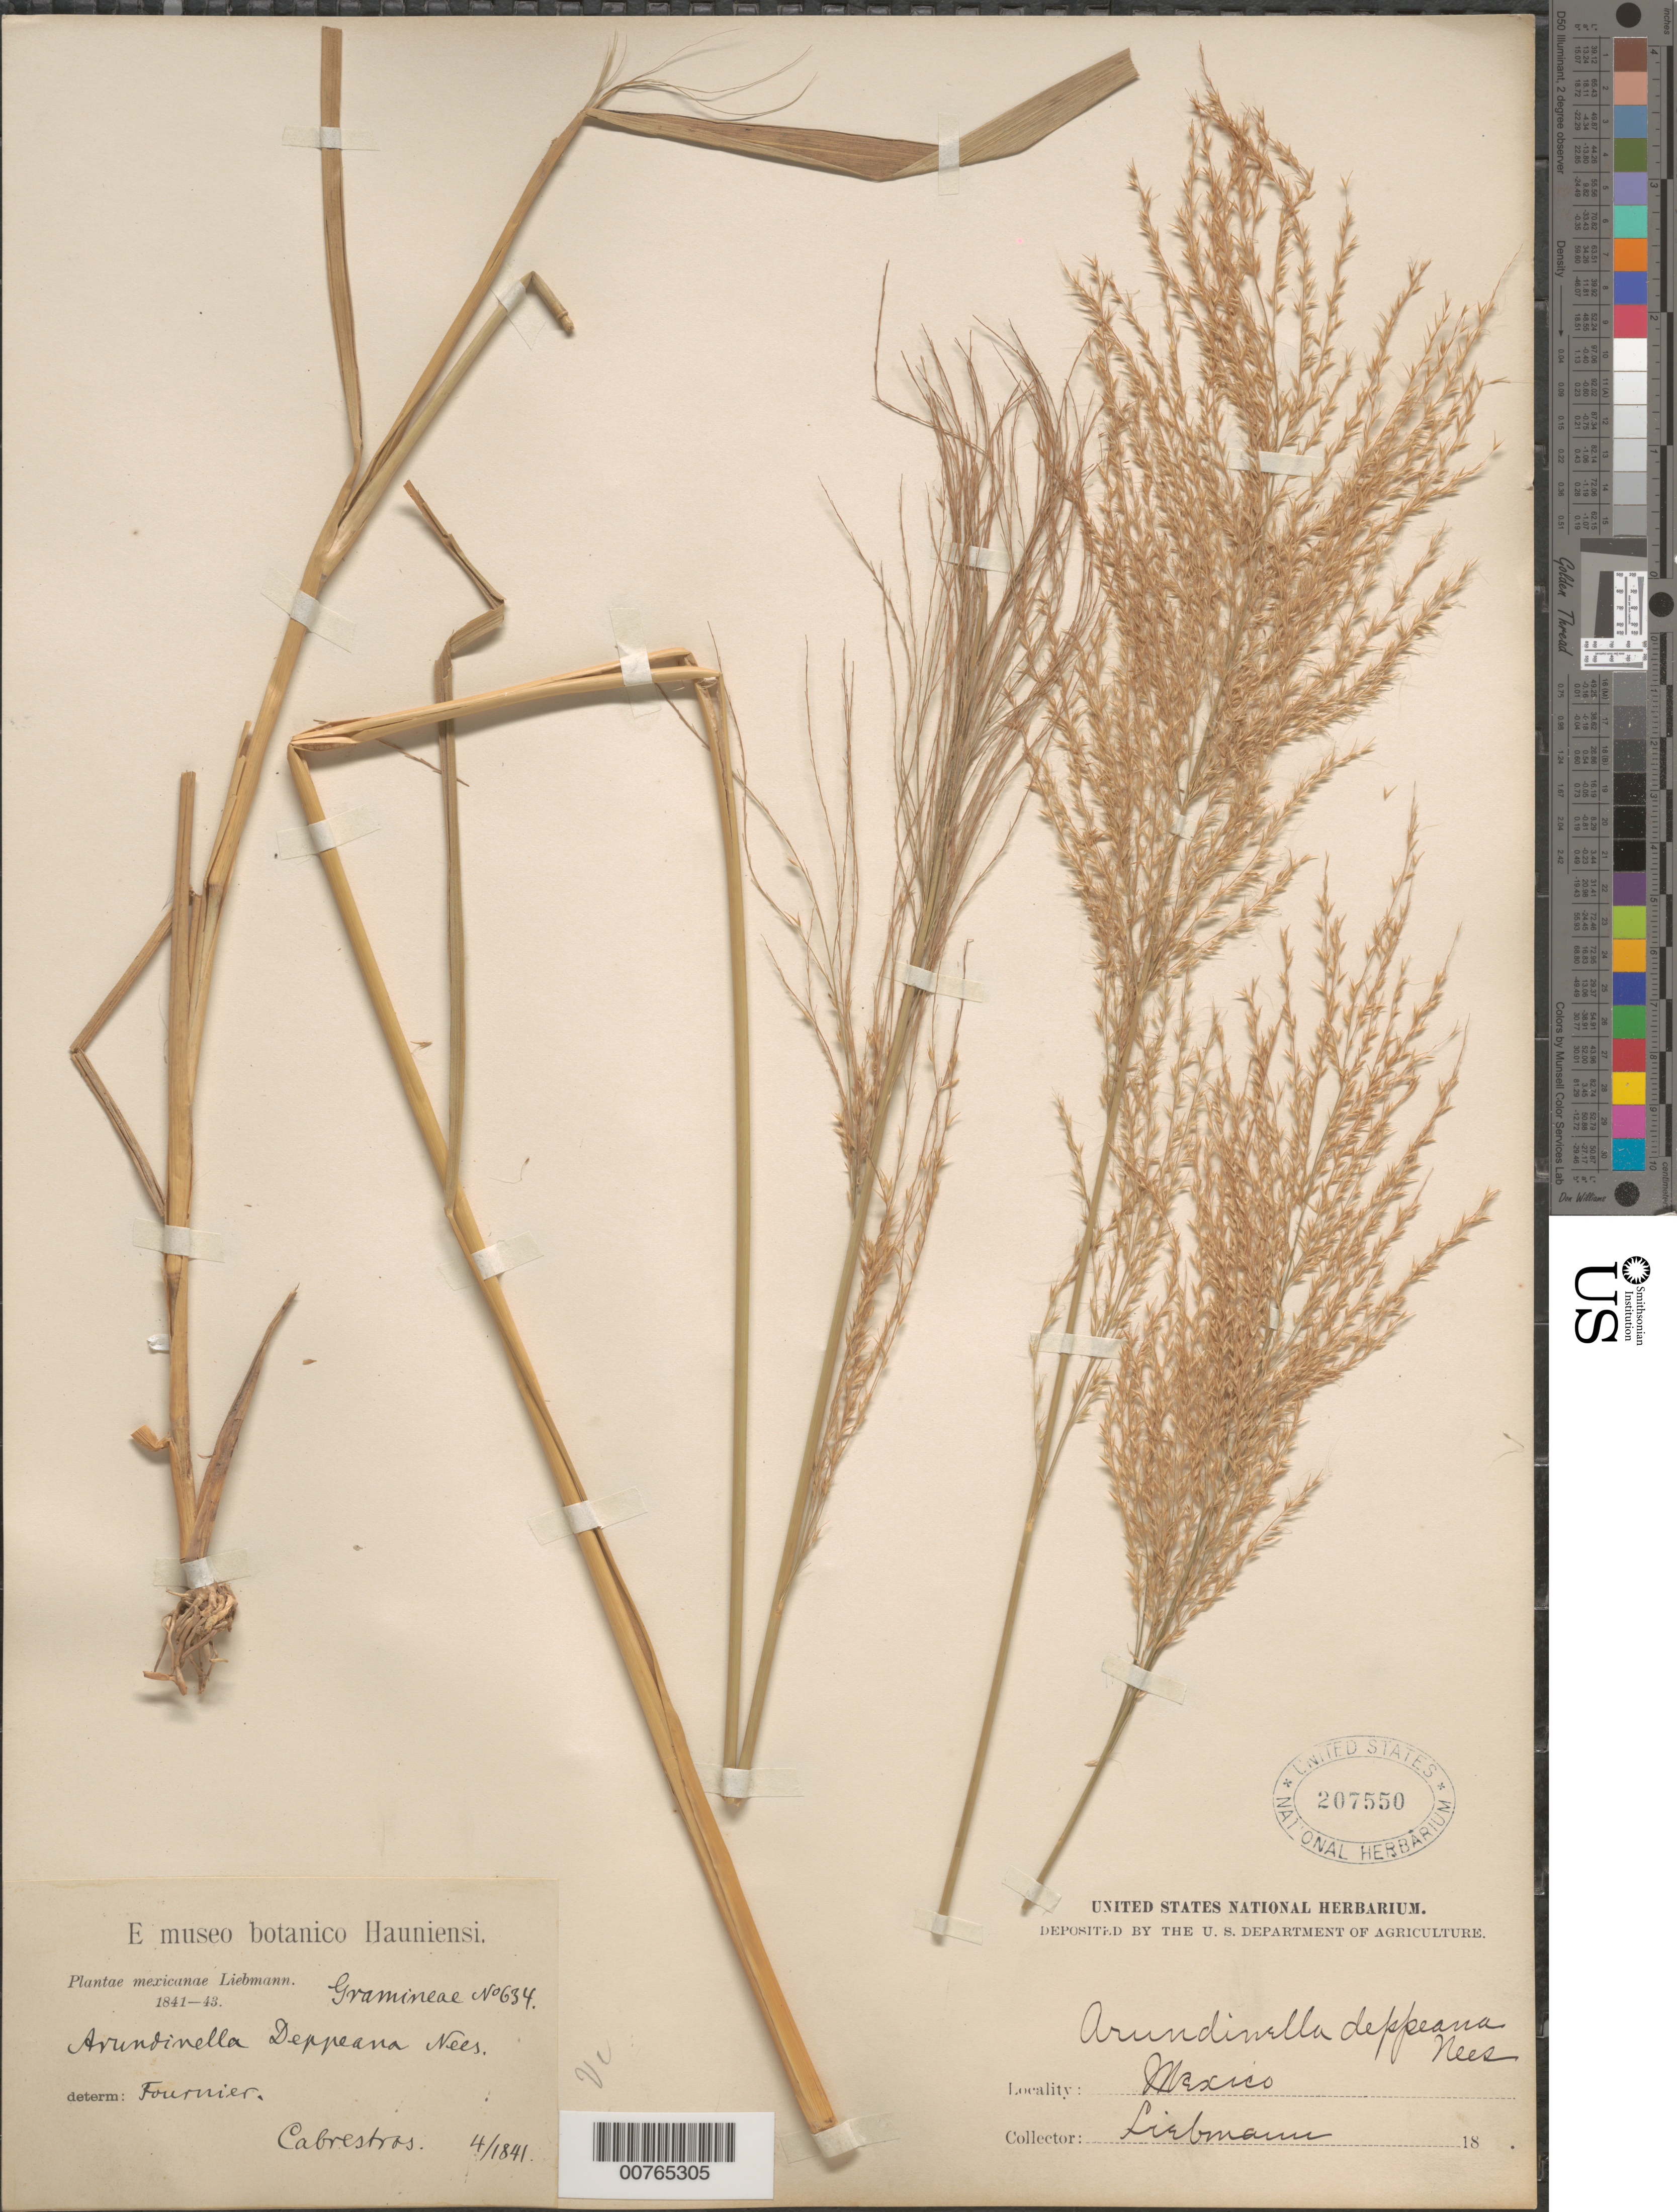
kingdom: Plantae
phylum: Tracheophyta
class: Liliopsida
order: Poales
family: Poaceae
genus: Arundinella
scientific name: Arundinella berteroniana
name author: (Schult.) Hitchc. & Chase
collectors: F. M. Liebmann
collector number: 634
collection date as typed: Apr 1841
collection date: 1841-04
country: Mexico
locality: Cabrestros.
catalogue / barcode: US 207550